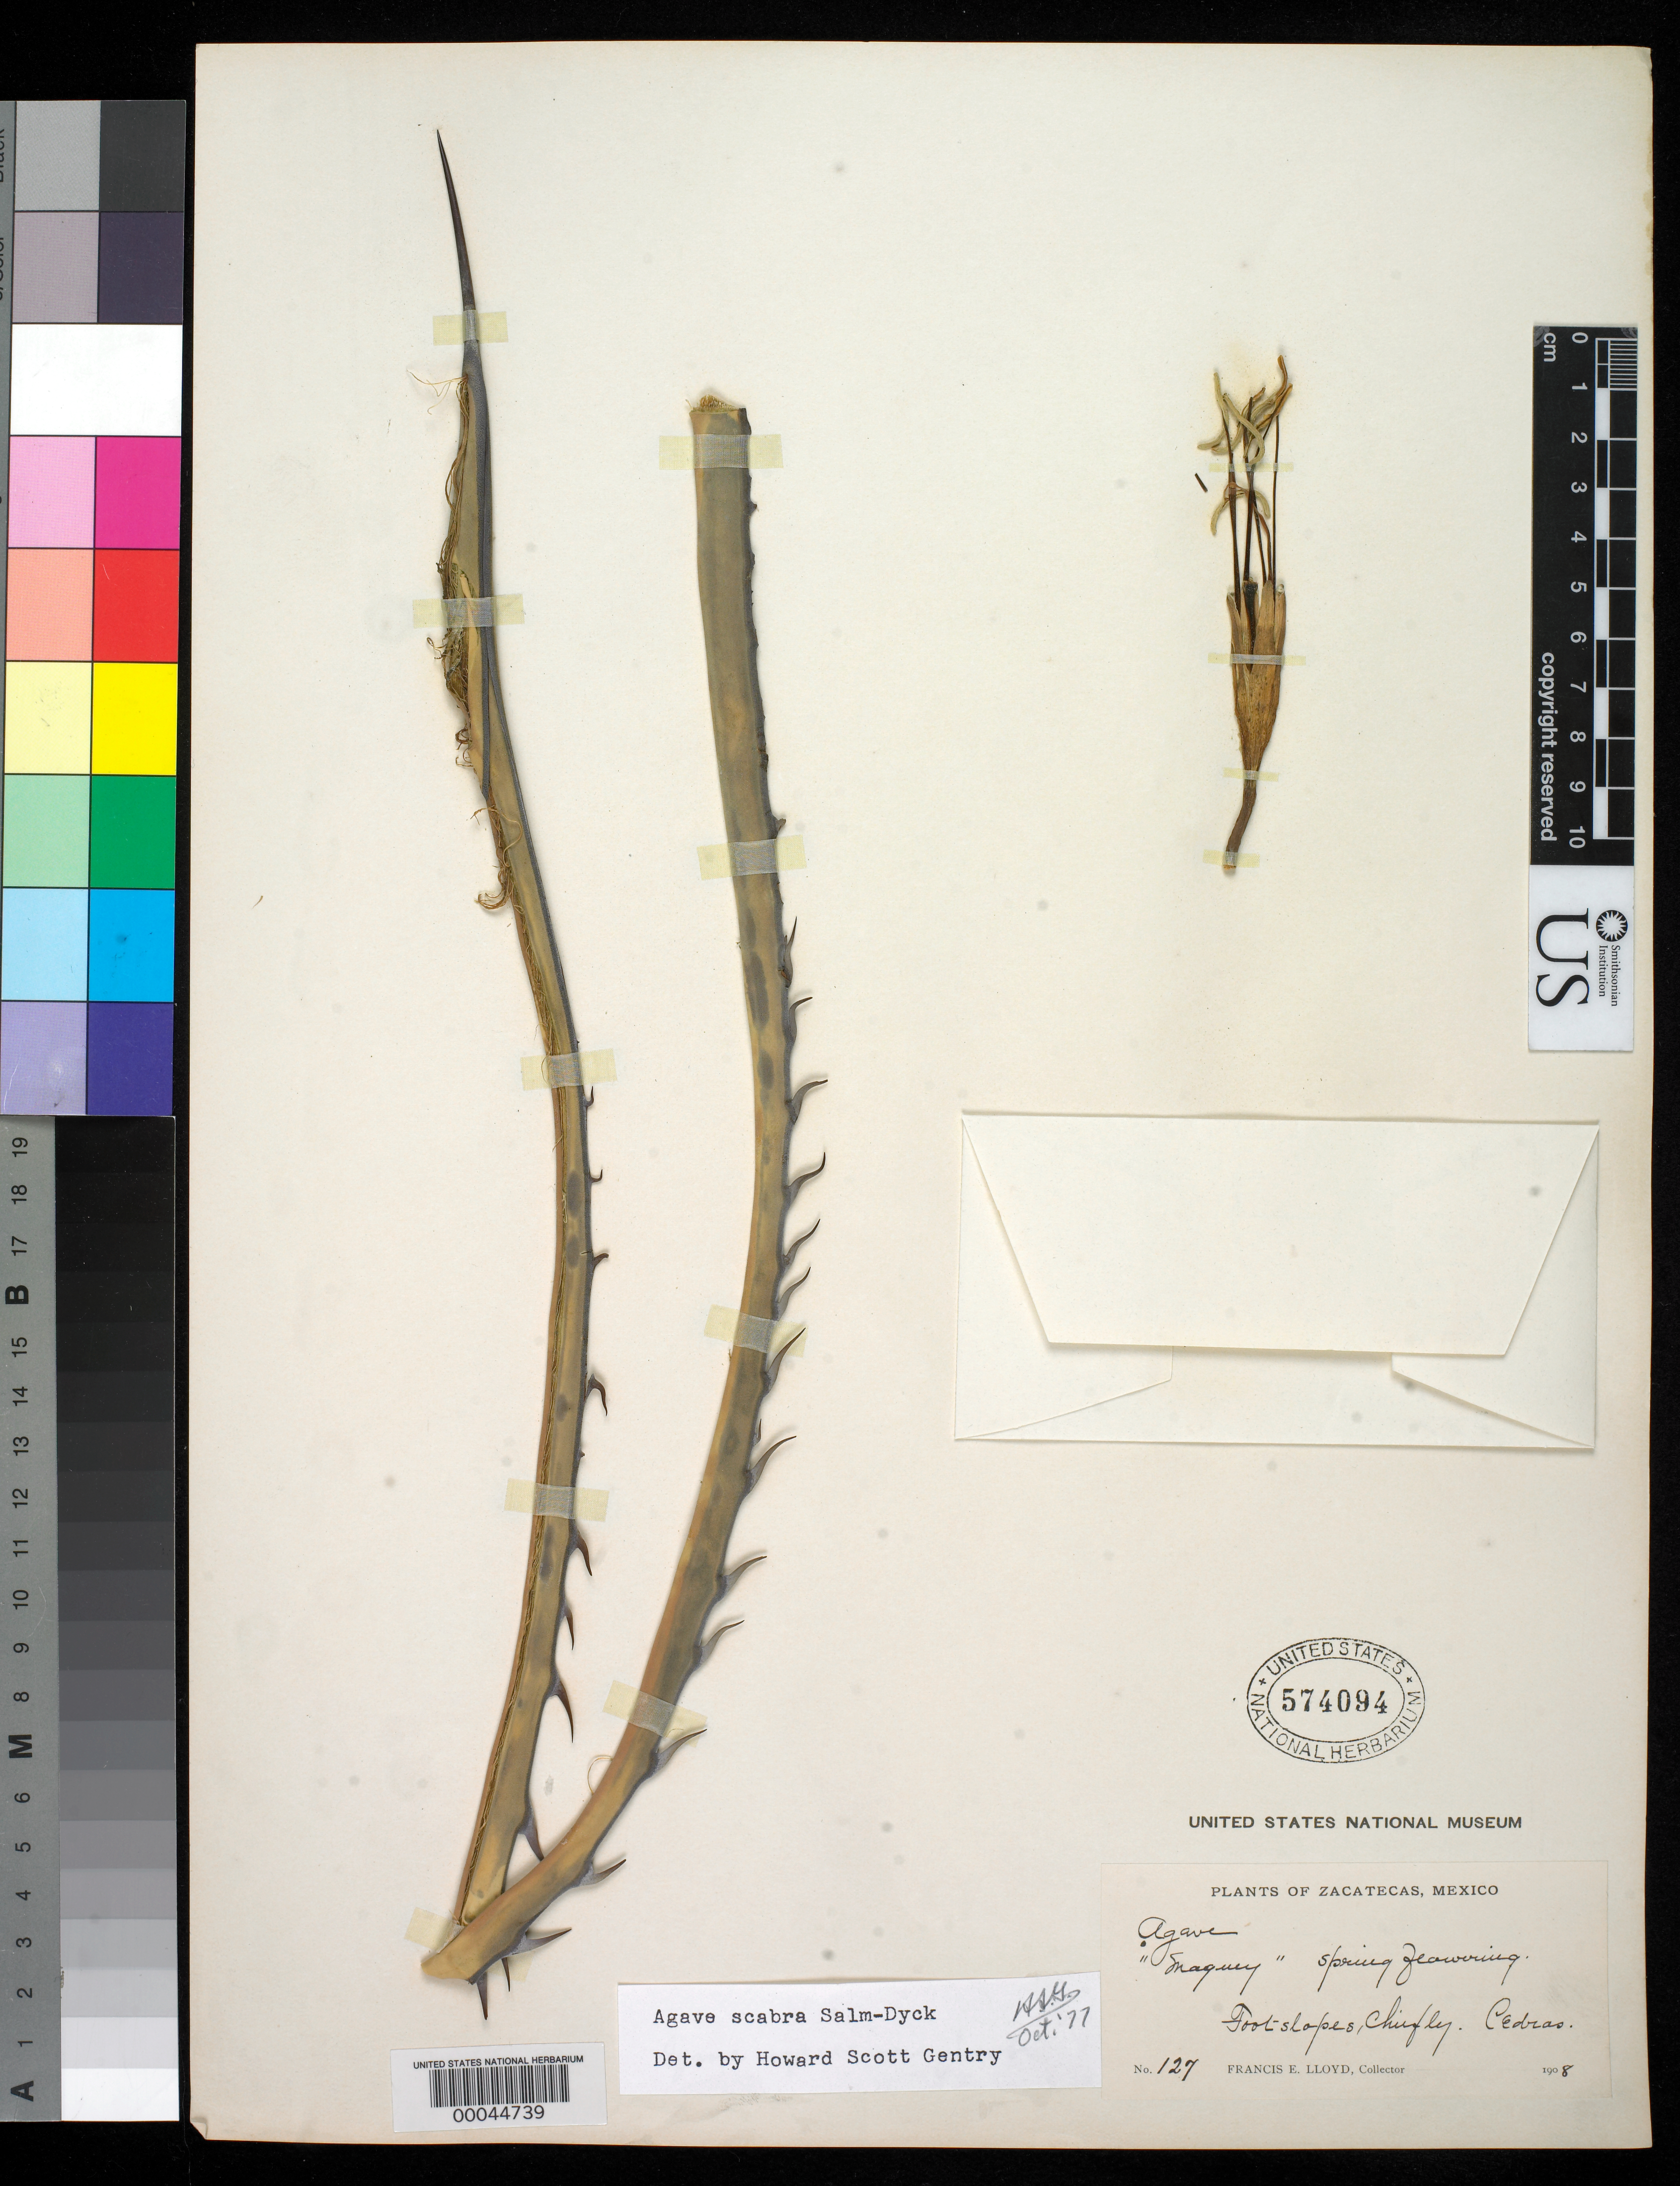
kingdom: Plantae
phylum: Tracheophyta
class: Liliopsida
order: Asparagales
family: Asparagaceae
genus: Agave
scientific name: Agave scabra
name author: Salm-Dyck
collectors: F. E. Lloyd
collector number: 127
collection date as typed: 1908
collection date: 1908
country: Mexico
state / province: Zacatecas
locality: Foot slopes, chiefly. cedras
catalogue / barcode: US 574094